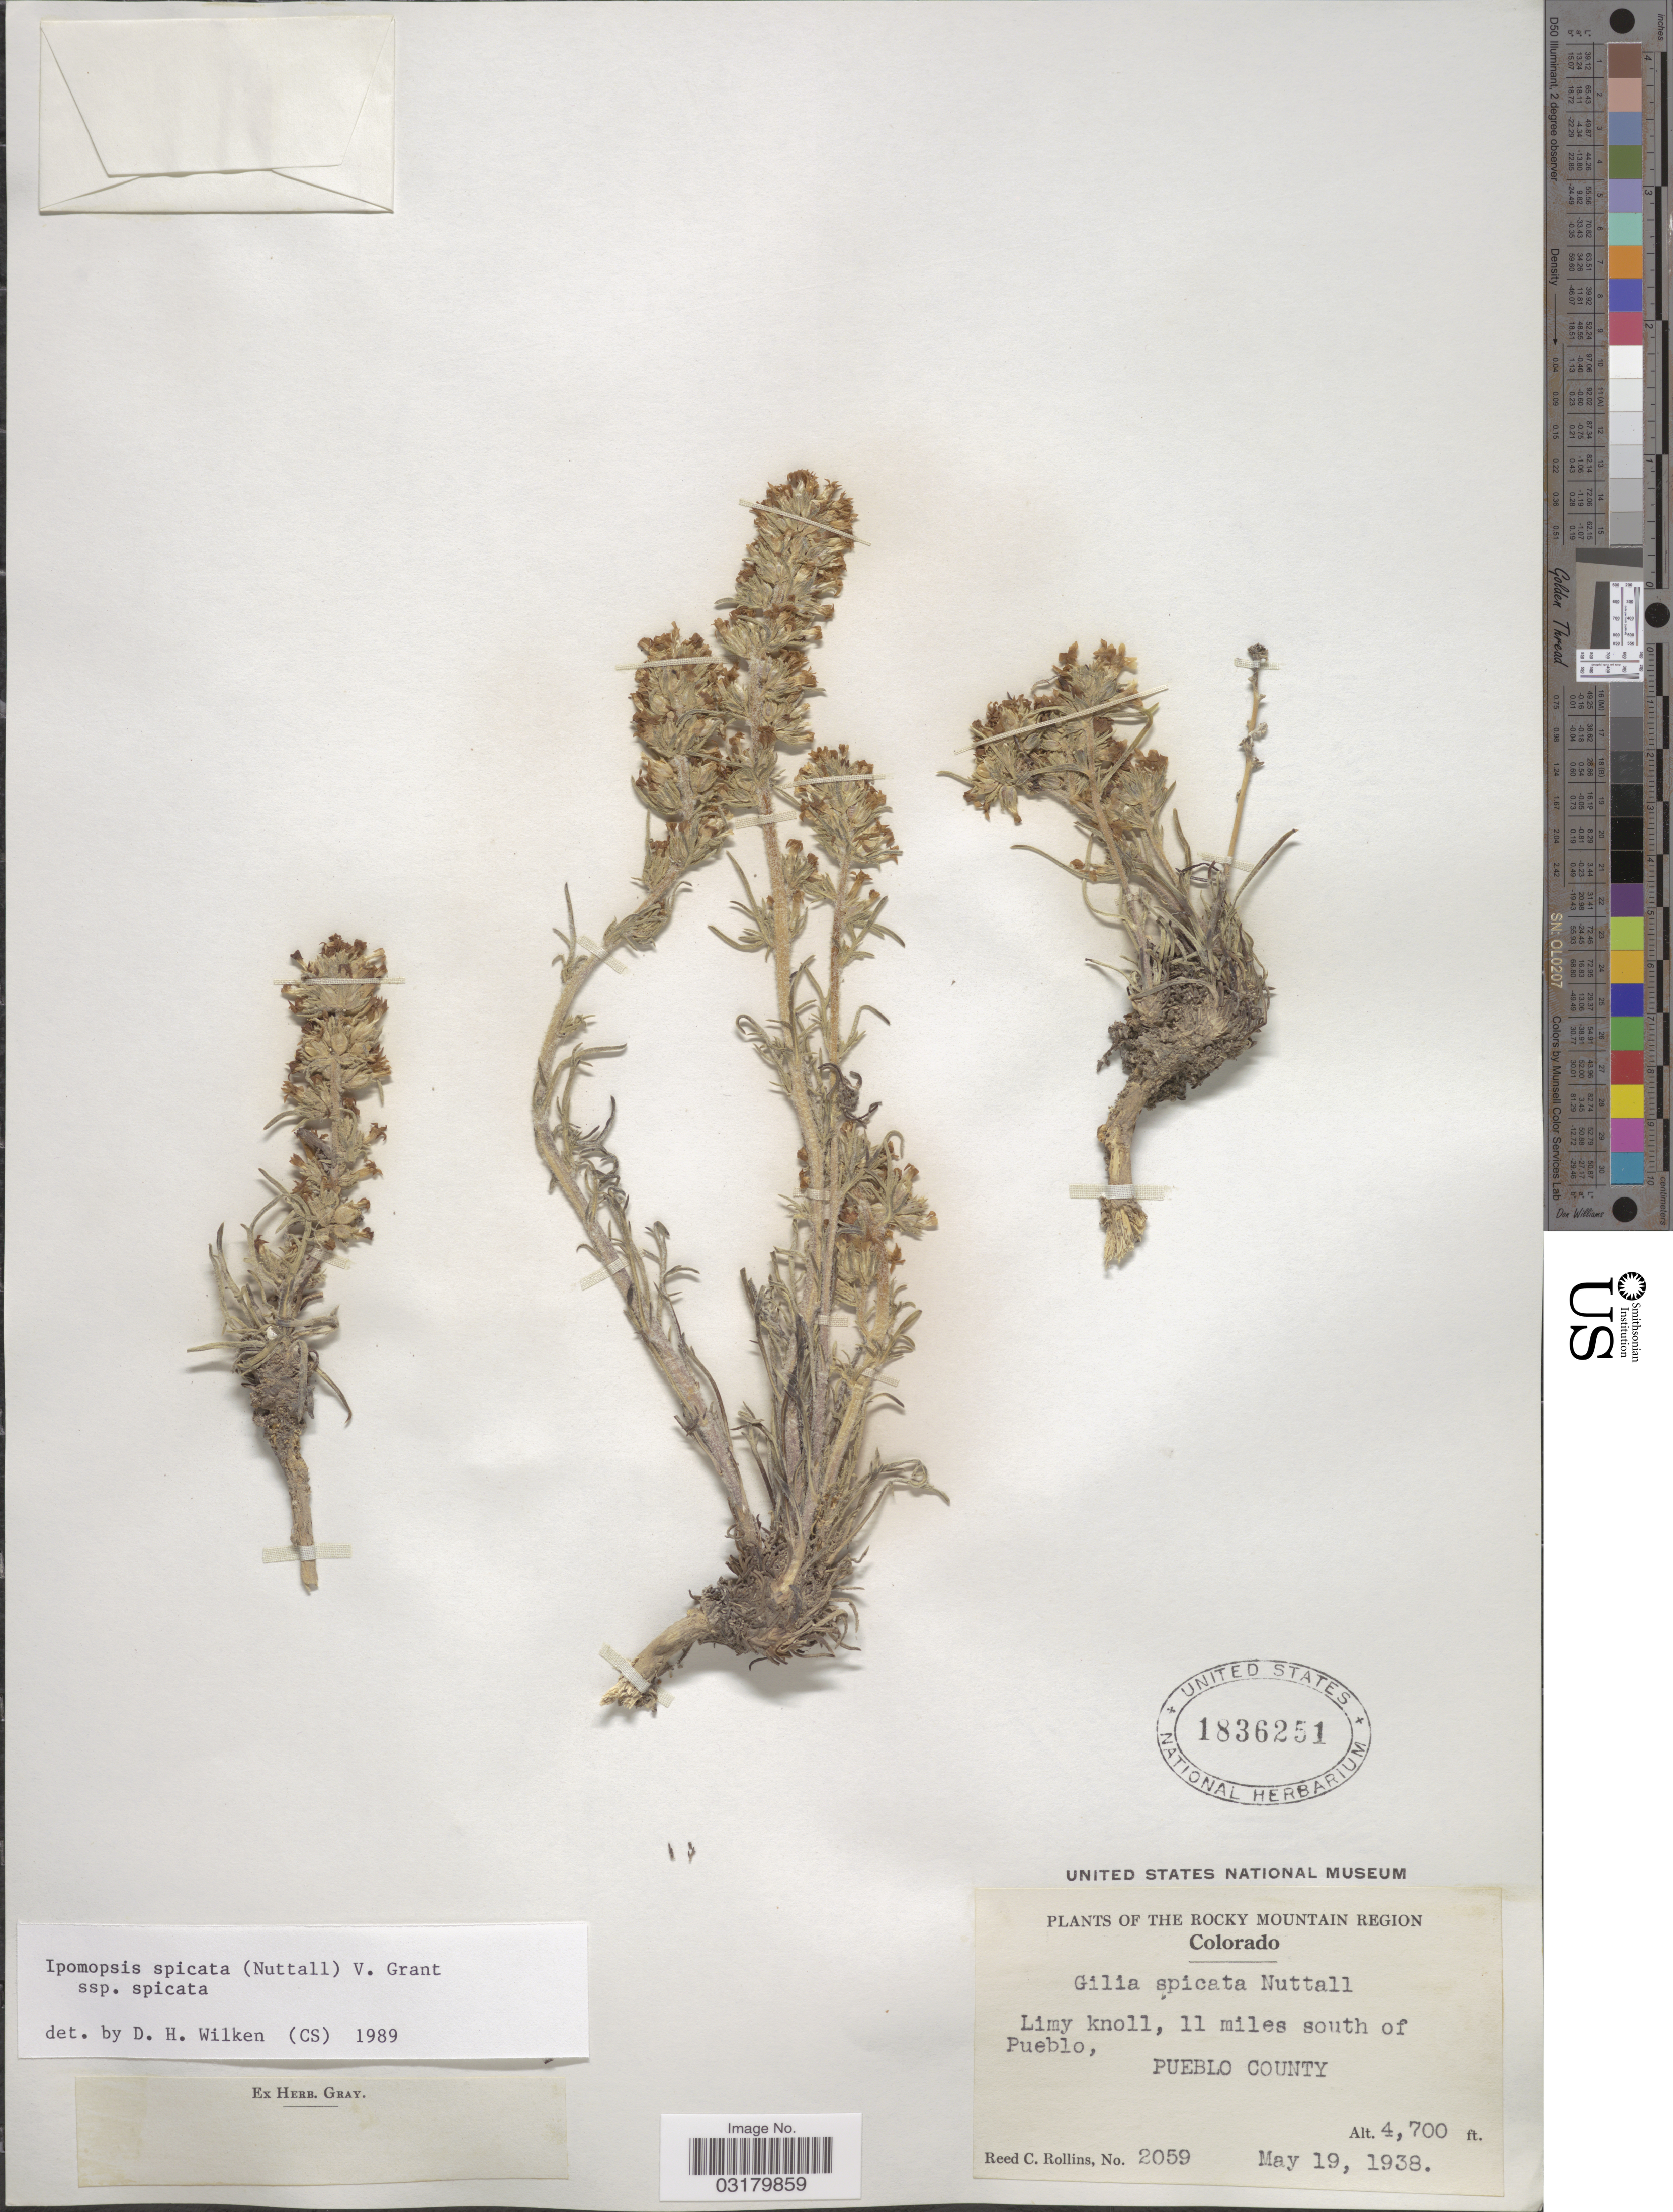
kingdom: Plantae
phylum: Tracheophyta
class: Magnoliopsida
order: Ericales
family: Polemoniaceae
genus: Ipomopsis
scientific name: Ipomopsis spicata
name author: (Nutt.) V.E. Grant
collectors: R. C. Rollins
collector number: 2059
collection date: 1938-05-19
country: United States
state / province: Colorado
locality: The Rocky Mountain Region. Limy knoll, 11 miles south of Pueblo, Pueblo County.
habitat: limy knoll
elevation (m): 1433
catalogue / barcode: US 1836251